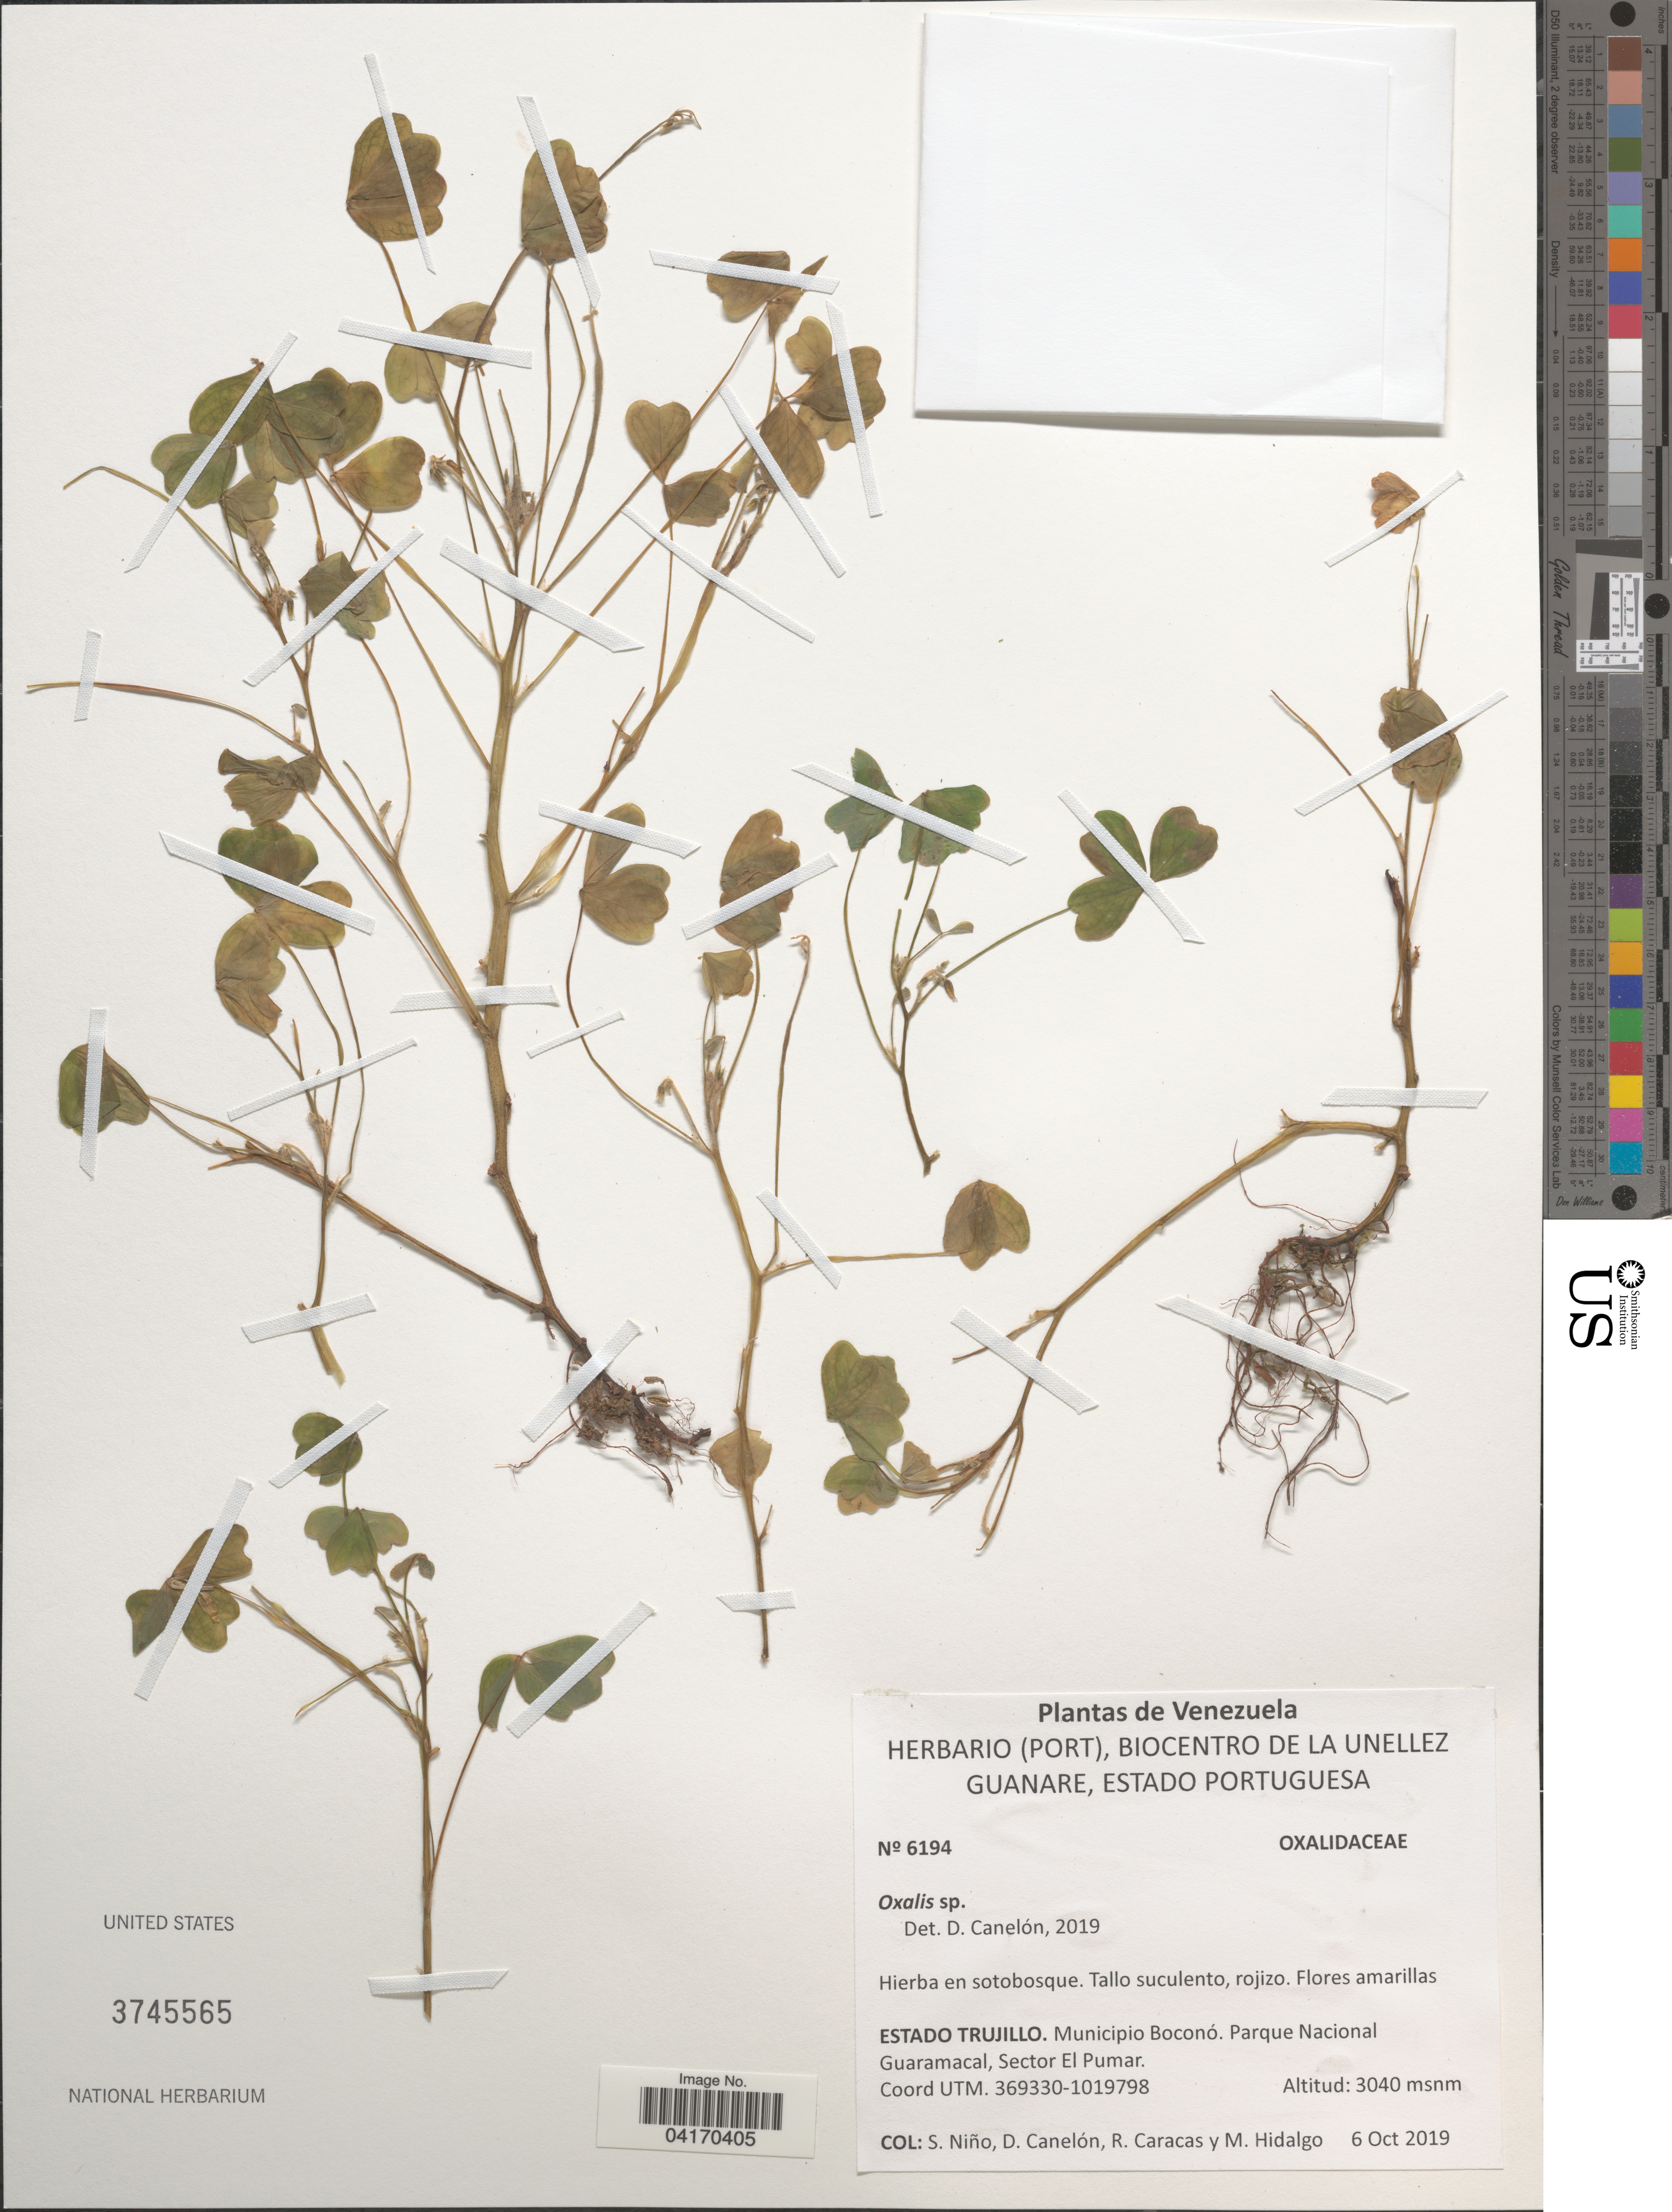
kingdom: Plantae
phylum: Tracheophyta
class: Magnoliopsida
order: Oxalidales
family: Oxalidaceae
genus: Oxalis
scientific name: Oxalis amicorum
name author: Canelón et al.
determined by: Dorr, Laurence J., Curator (BOT), Smithsonian Institution - National Museum of Natural History (UNITED STATES)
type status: Isotype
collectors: S. M. Niño, D. Canelón, R. Caracas & M. Hidalgo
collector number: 6194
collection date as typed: Transcribed d/m/y: 6/10/2019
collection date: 2019-10-06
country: Venezuela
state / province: Trujillo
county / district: Boconó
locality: Parque Nacional Guaramacal, Sector El Pumar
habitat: sotobosque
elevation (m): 3040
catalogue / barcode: US 3745565